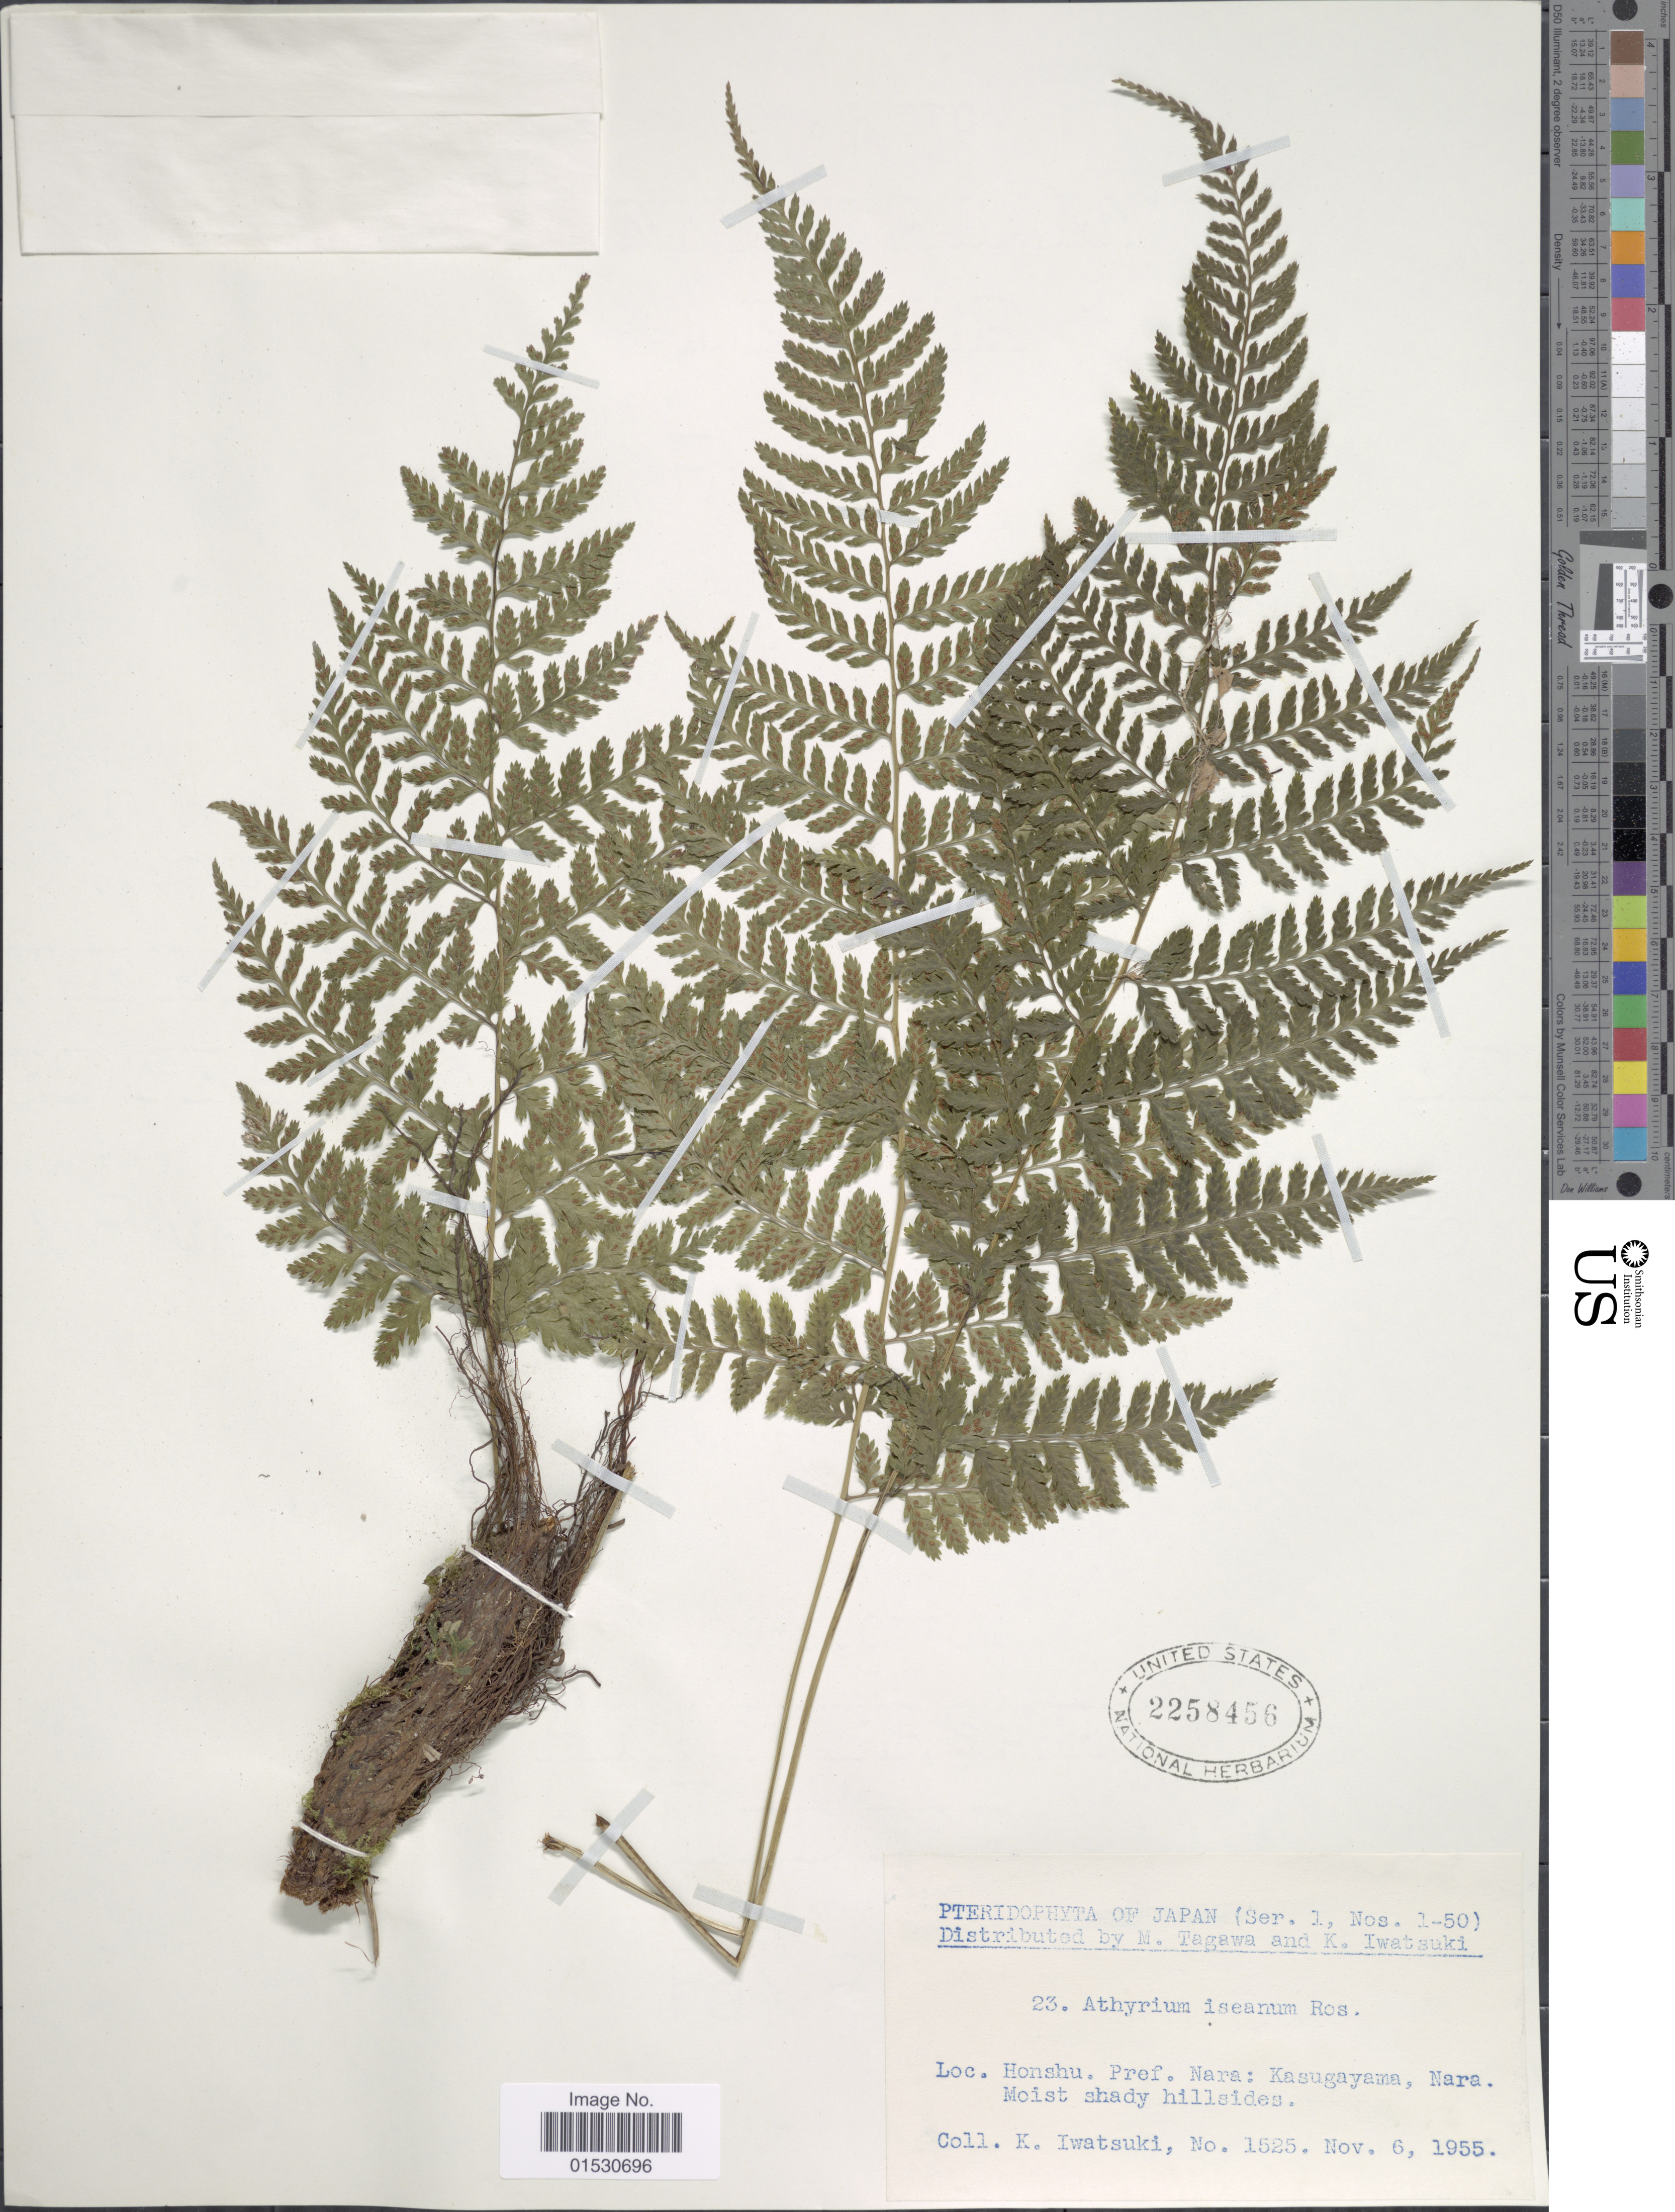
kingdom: Plantae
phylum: Tracheophyta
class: Polypodiopsida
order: Polypodiales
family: Athyriaceae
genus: Athyrium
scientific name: Athyrium iseanum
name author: Rosenst.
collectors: K. Iwatsuki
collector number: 23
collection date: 1955-11-06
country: Japan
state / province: Nara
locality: Honshu: Kasugayama, moist shady hillsides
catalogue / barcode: US 2258456